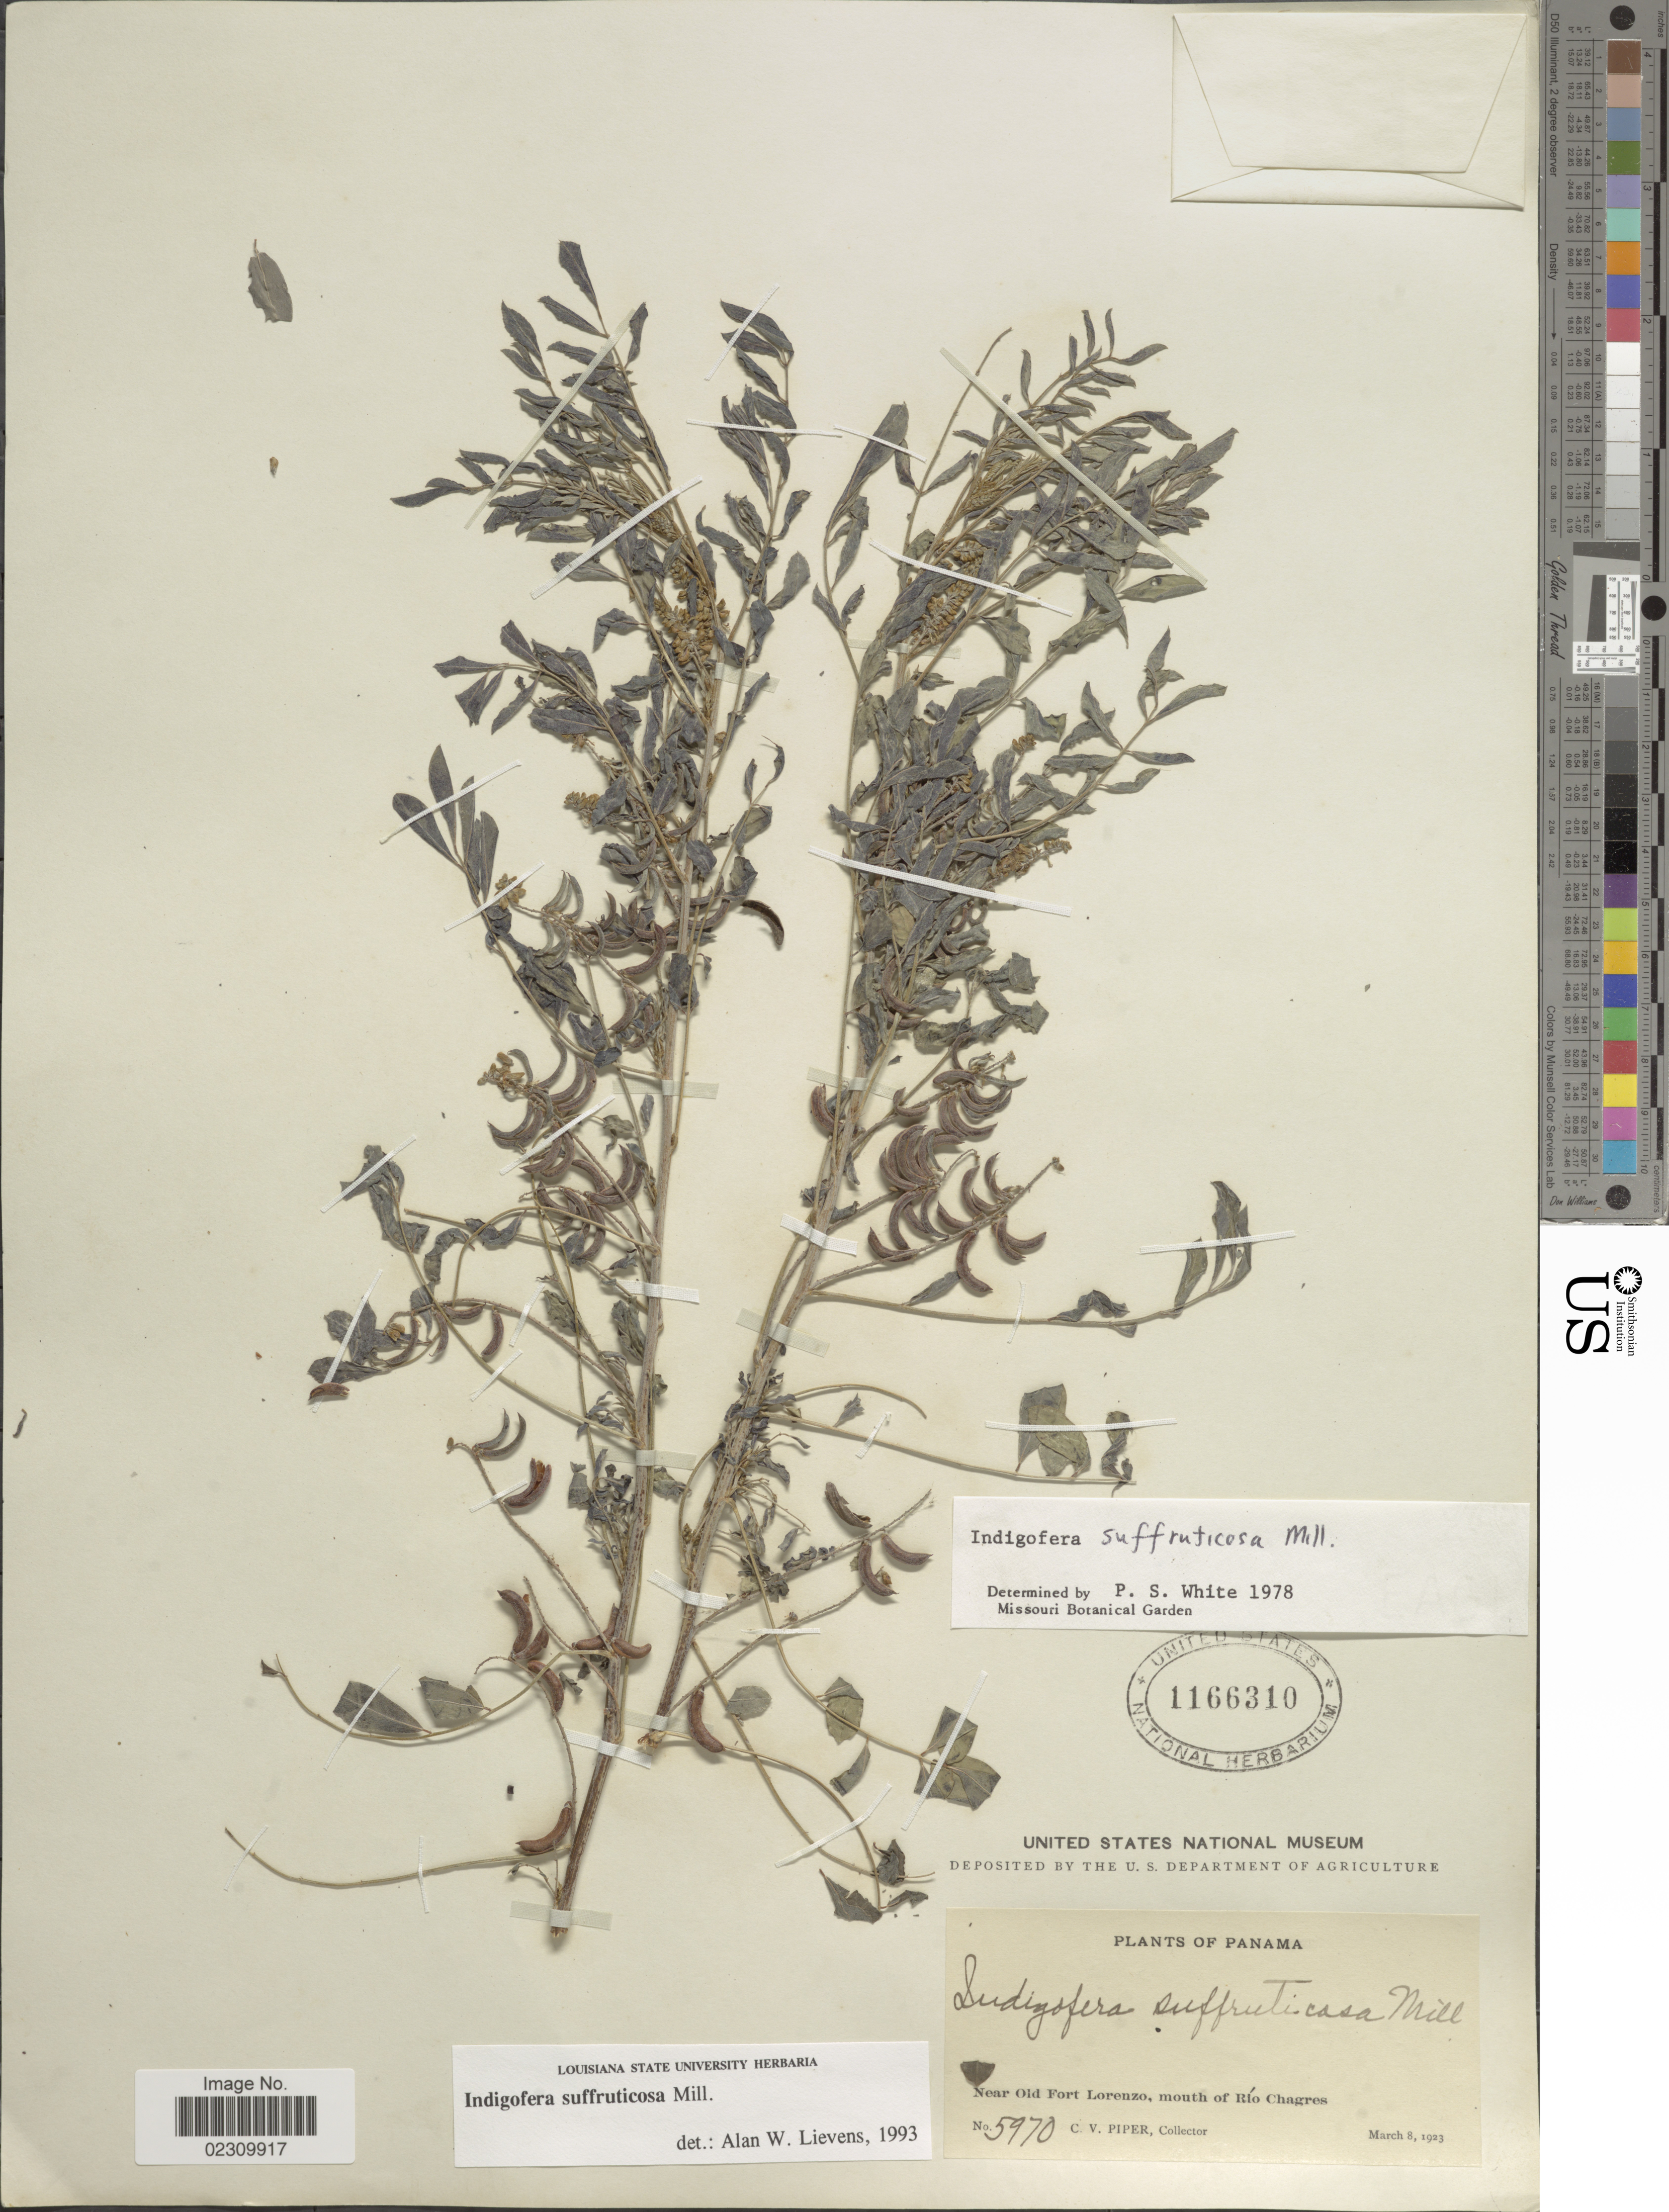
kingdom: Plantae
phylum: Tracheophyta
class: Magnoliopsida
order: Fabales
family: Fabaceae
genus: Indigofera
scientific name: Indigofera suffruticosa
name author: Mill.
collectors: C. V. Piper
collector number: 5970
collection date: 1923-03-08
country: Panama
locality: Near Old Fort Lorenzo, mouth of Rio Chagres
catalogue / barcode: US 1166310